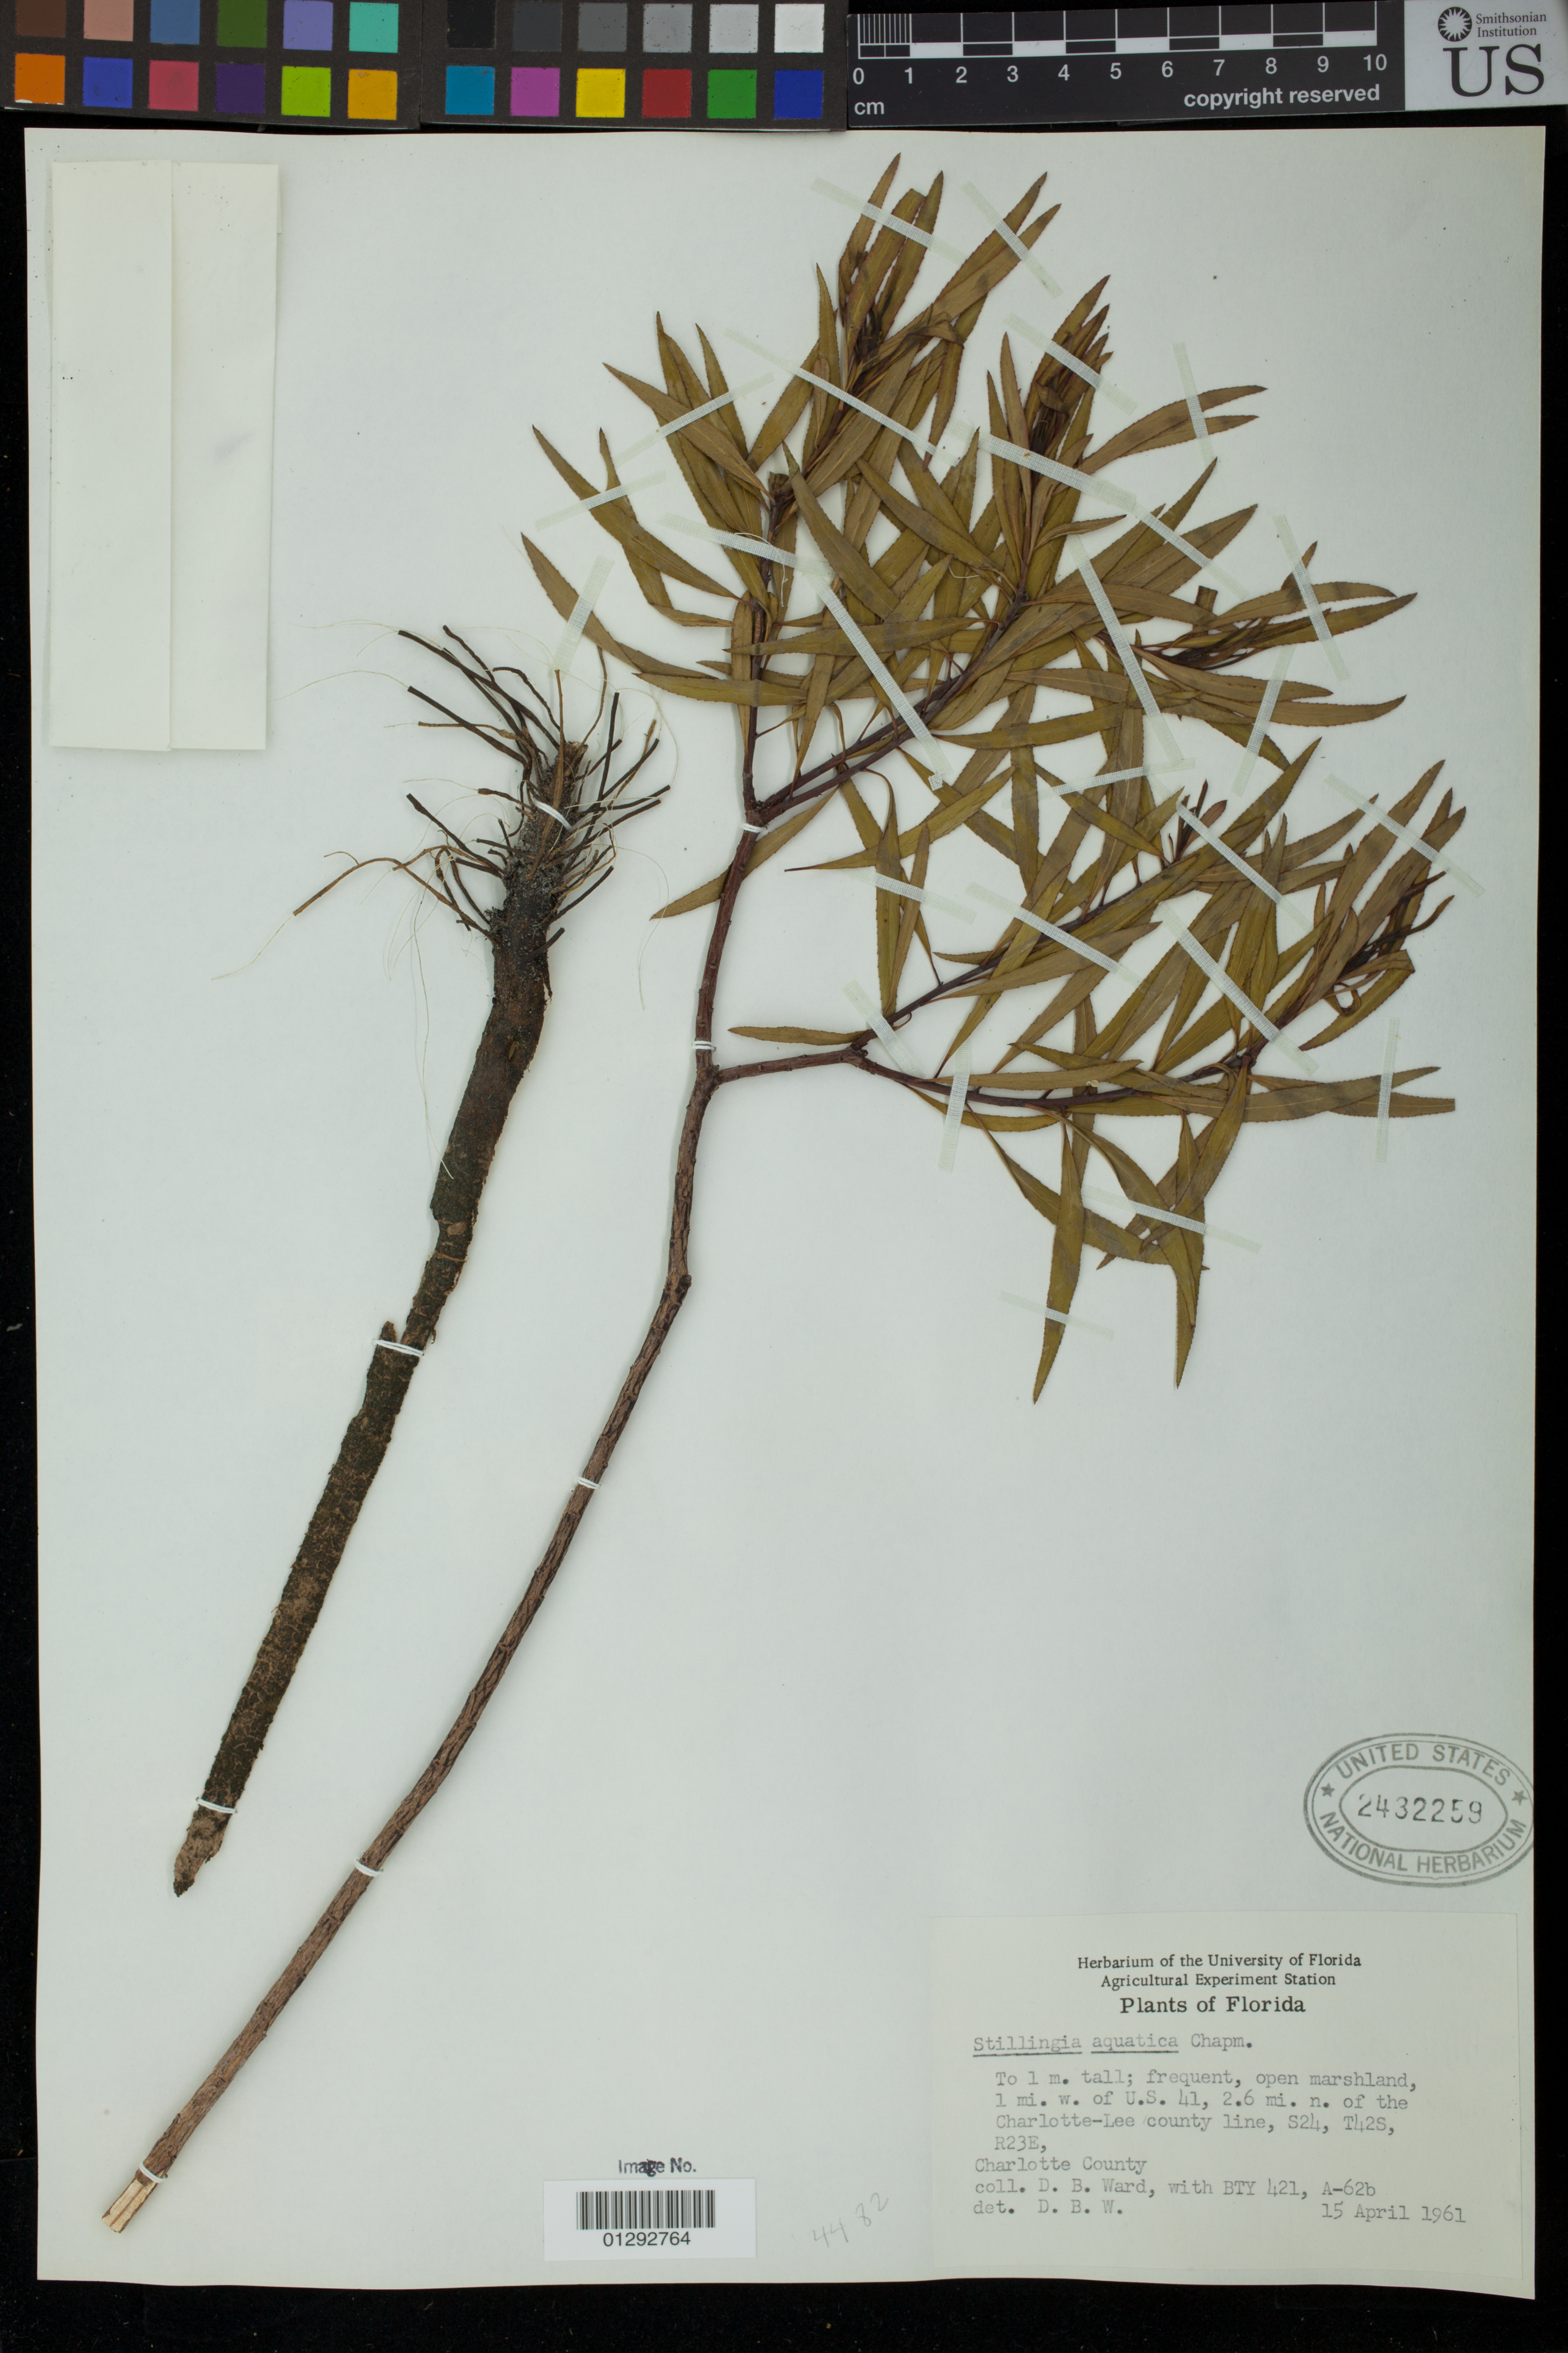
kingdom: Plantae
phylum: Tracheophyta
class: Magnoliopsida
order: Malpighiales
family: Euphorbiaceae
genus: Stillingia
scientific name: Stillingia aquatica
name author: Chapm.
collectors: D. B. Ward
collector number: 421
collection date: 1961-04-15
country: United States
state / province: Florida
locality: Charlotte County: 1 mi. w. of U.S. 41, 2.6 mi. n. of the Charlotte-Lee county line, S24, T42S, R23E.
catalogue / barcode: US 2432259